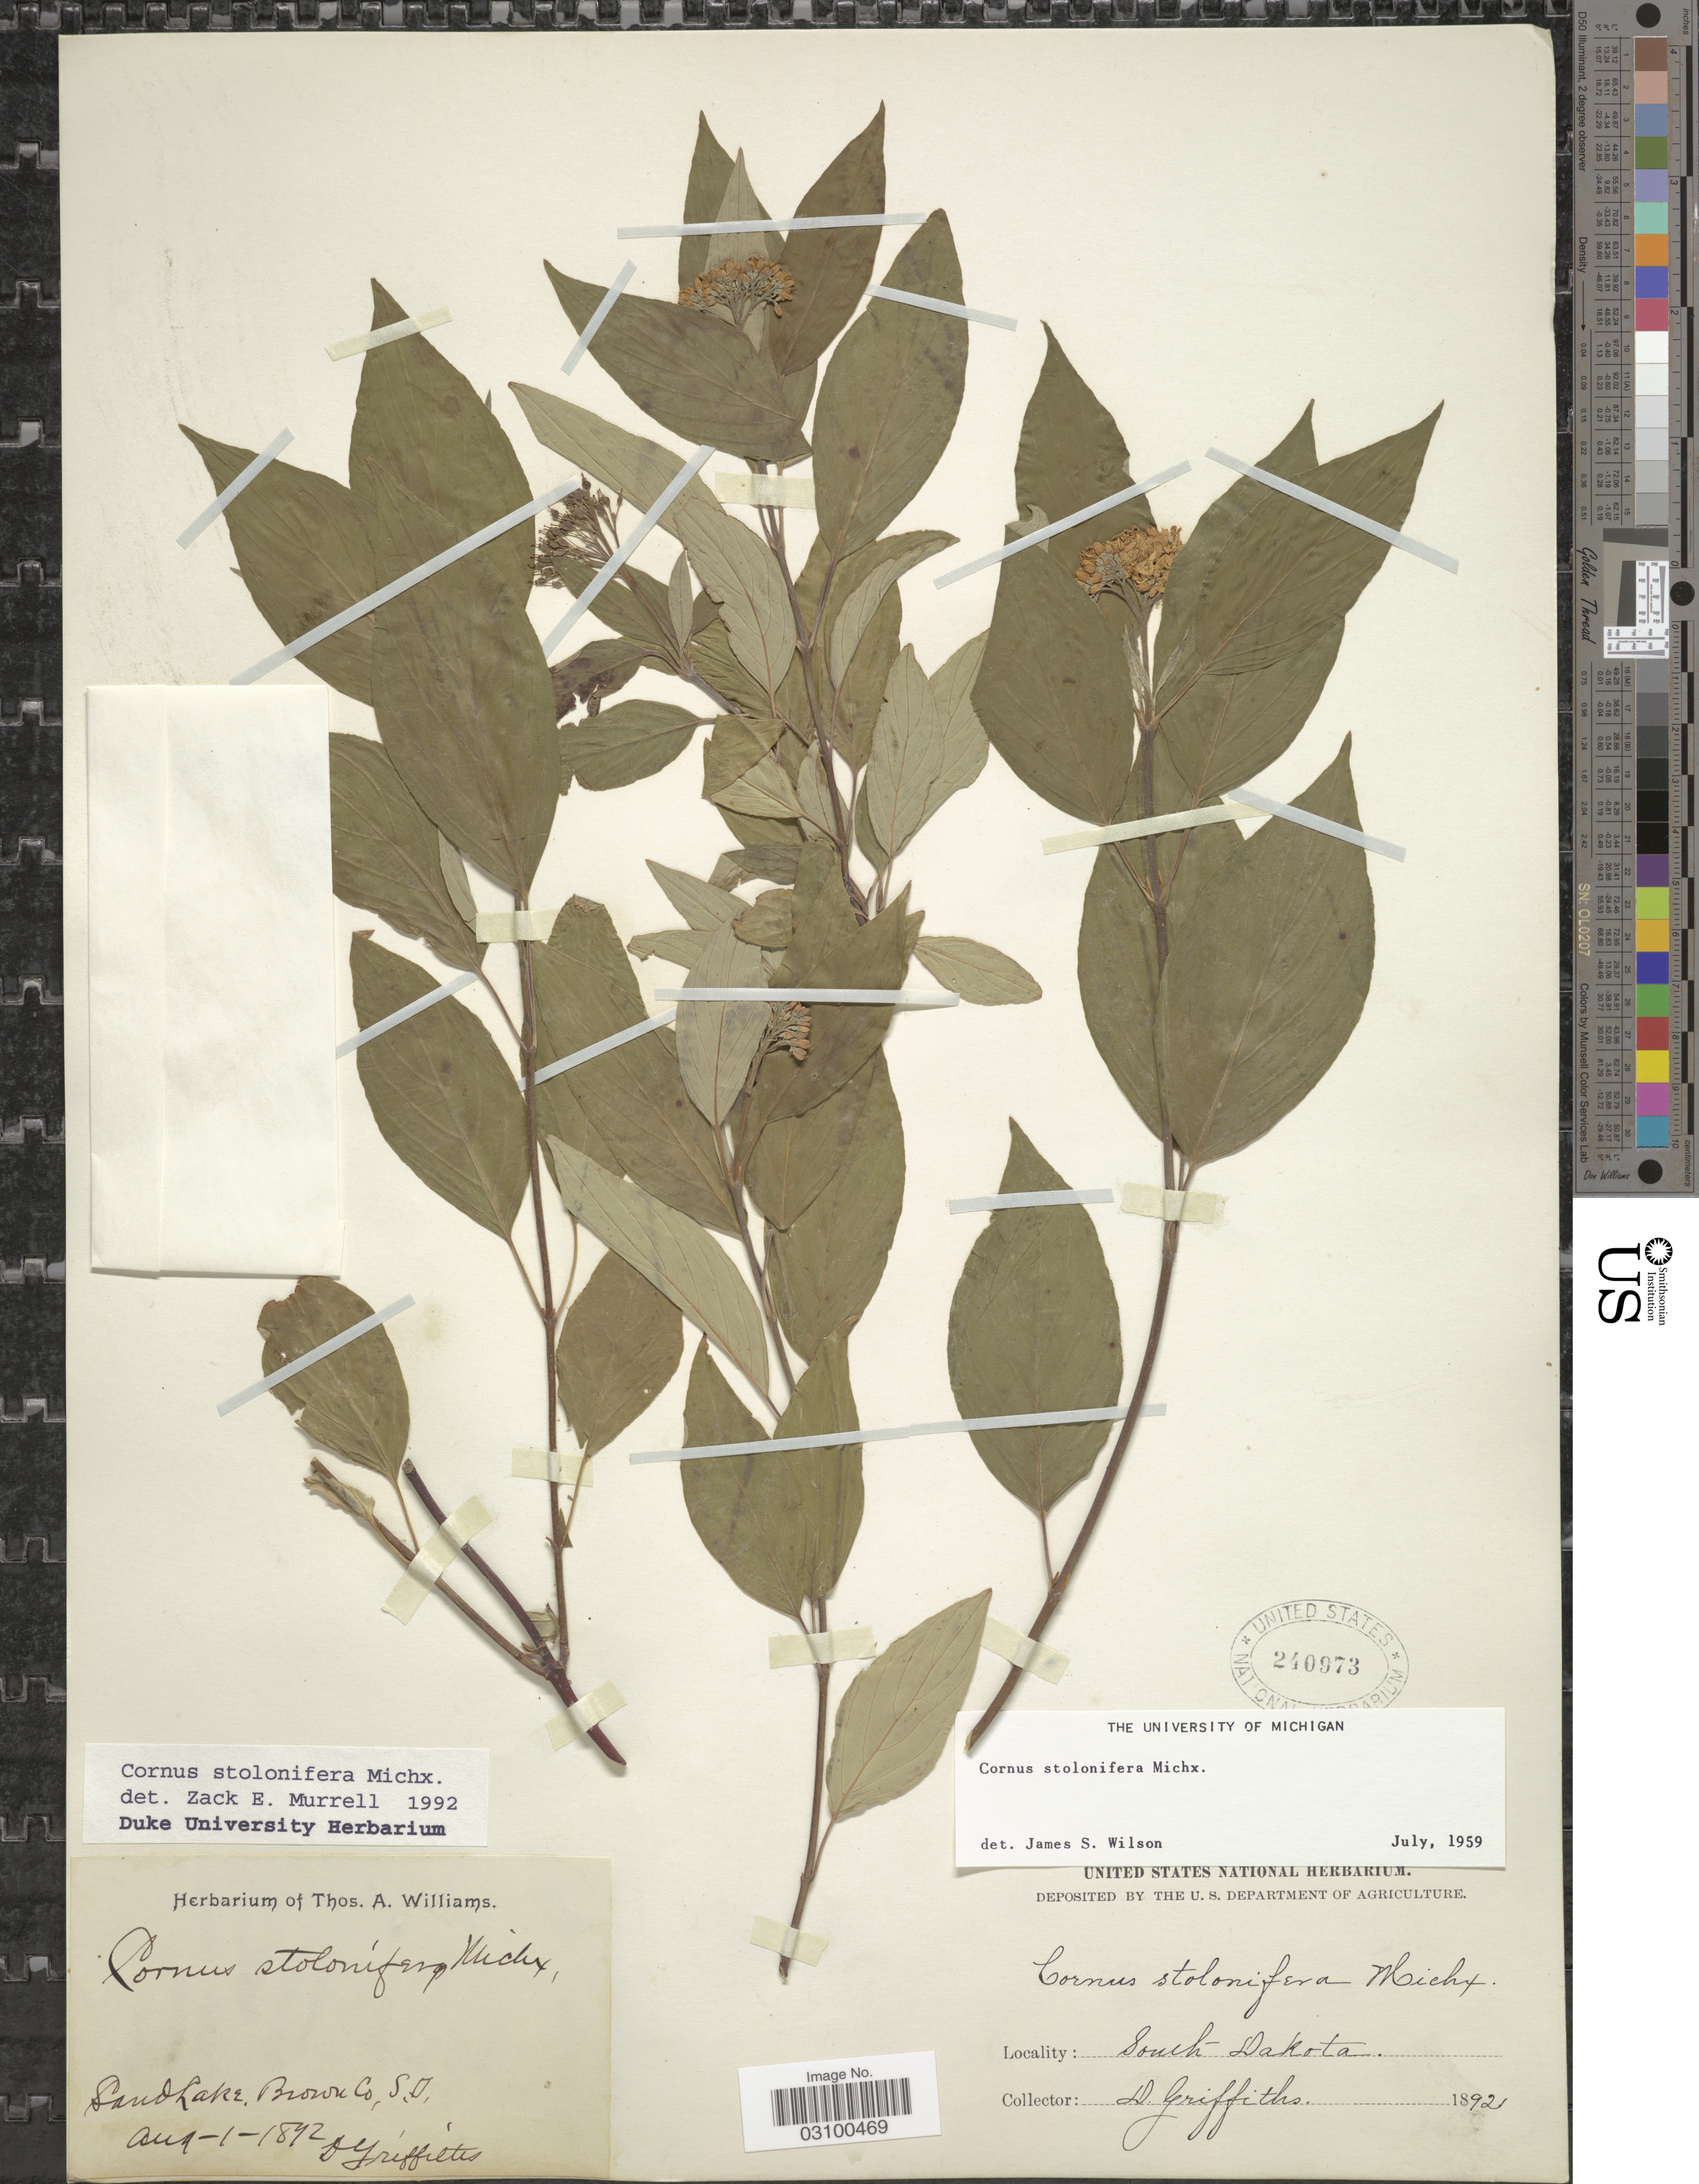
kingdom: Plantae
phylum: Tracheophyta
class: Magnoliopsida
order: Cornales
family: Cornaceae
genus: Cornus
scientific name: Cornus sericea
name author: L.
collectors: D. Griffiths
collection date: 1892-08-01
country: United States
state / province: South Dakota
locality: Sand Lake. Brown Co.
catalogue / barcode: US 240973